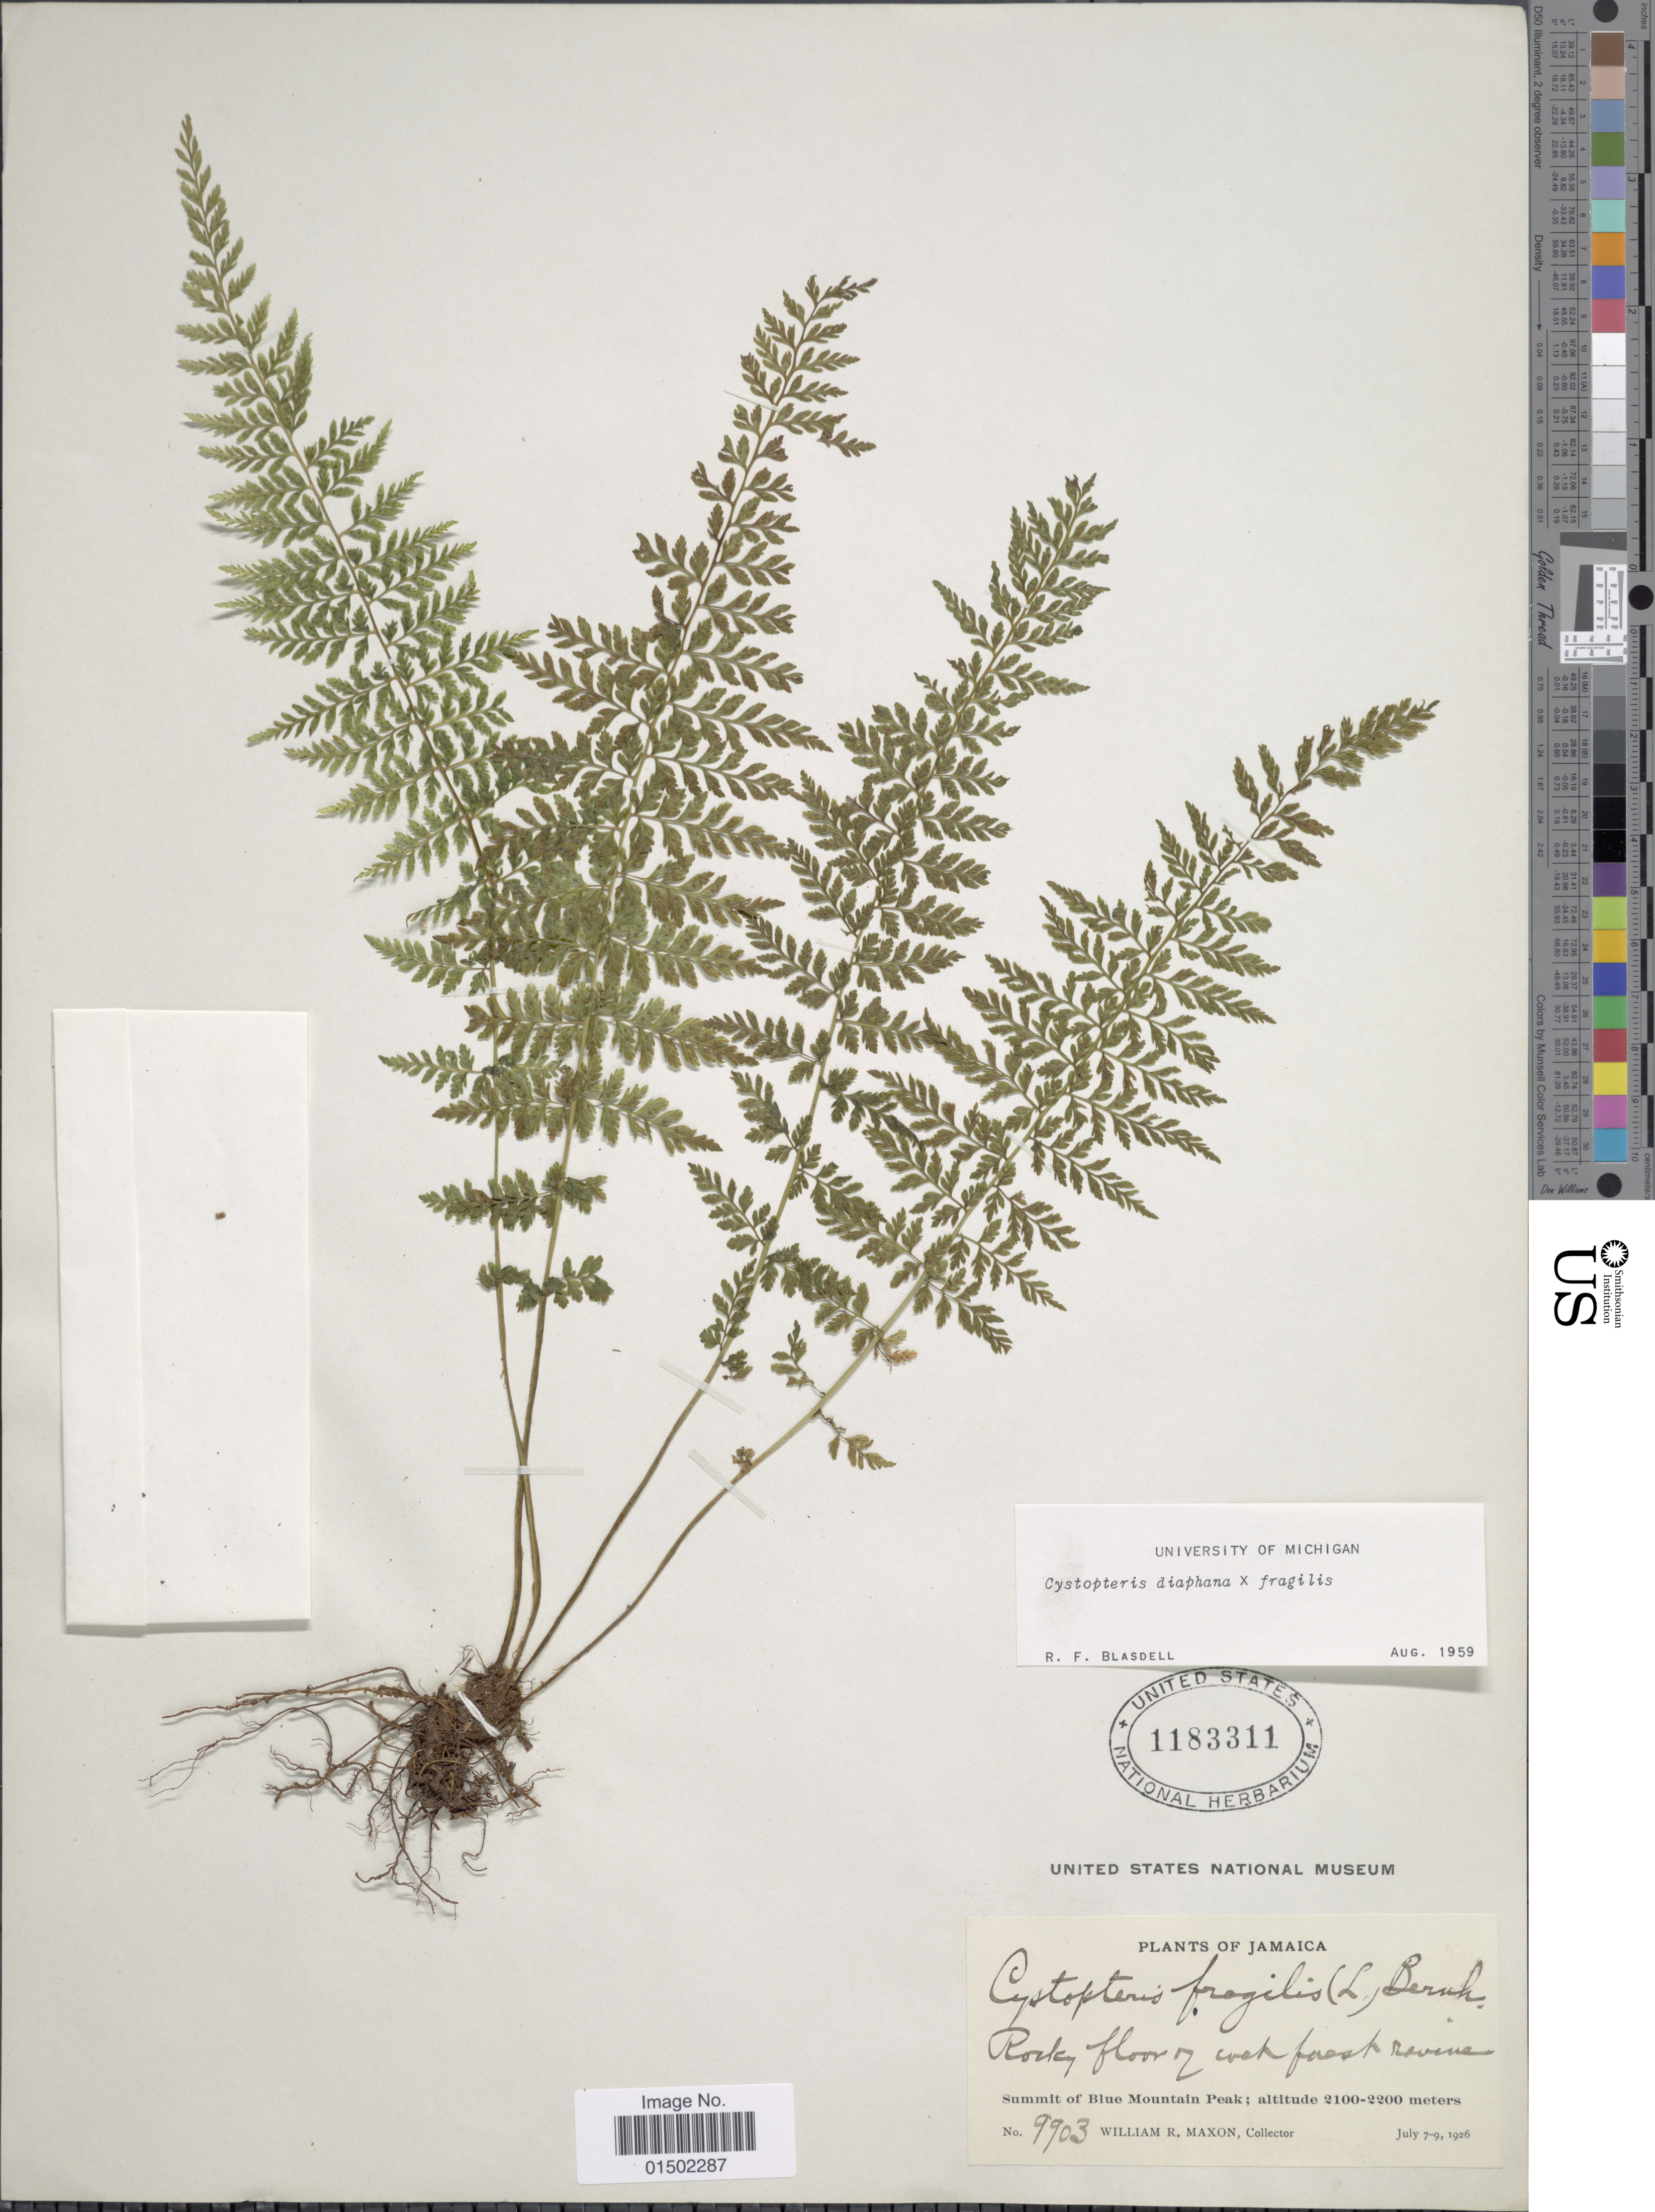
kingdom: Plantae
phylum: Tracheophyta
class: Polypodiopsida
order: Polypodiales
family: Cystopteridaceae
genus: Cystopteris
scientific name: Cystopteris diaphana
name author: (Bory) Blasdell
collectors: W. R. Maxon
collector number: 9903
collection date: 1926-07-07/1926-07-09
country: Jamaica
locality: Summit of Blue Mountain Peak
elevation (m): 2100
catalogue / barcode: US 1183311